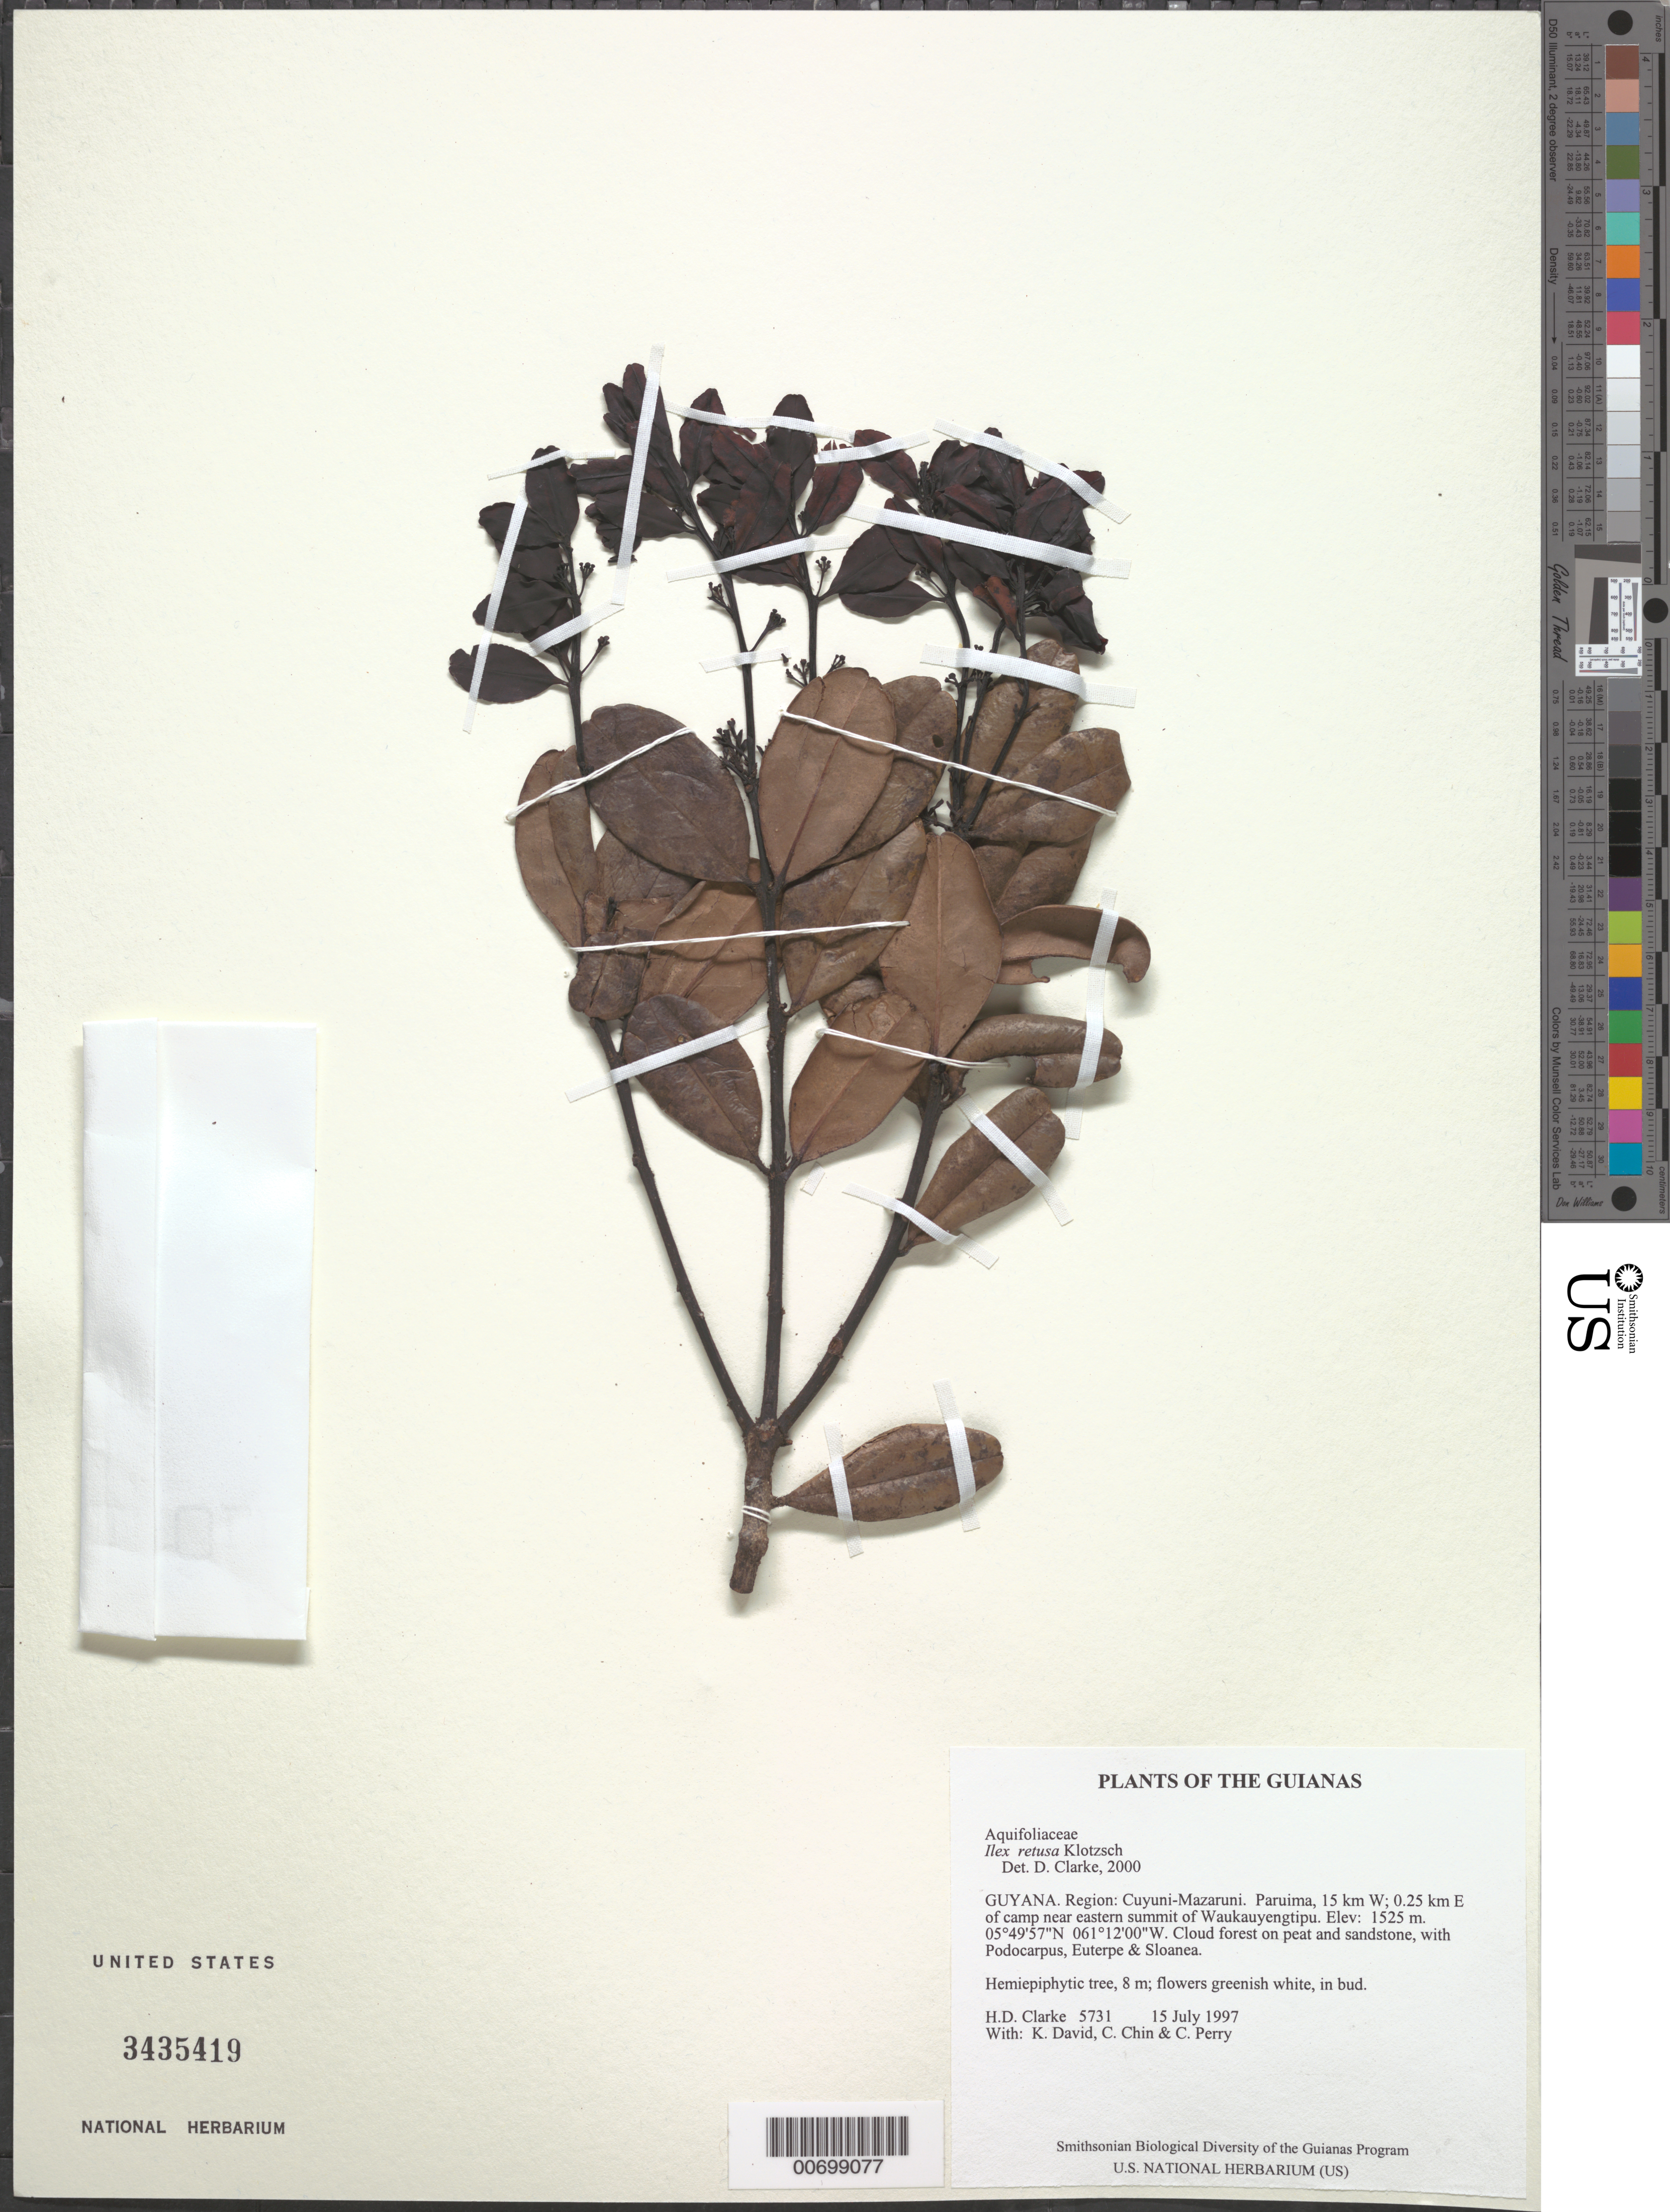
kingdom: Plantae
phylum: Tracheophyta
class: Magnoliopsida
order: Aquifoliales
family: Aquifoliaceae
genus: Ilex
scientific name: Ilex retusa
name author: Klotzsch ex Reissek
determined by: Clarke, H. D., University of North Carolina (Asheville)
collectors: H. D. Clarke, K. David, C. Chin & C. Perry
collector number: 5731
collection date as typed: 15 July 1997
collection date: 1997-07-15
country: Guyana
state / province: Cuyuni-Mazaruni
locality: Paruima, 15 km W; 0.25 km E of camp near eastern summit of Waukauyengtipu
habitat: Cloud forest on peat and sandstone, with Podocarpus, Euterpe & Sloanea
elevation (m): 1525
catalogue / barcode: US 3435419